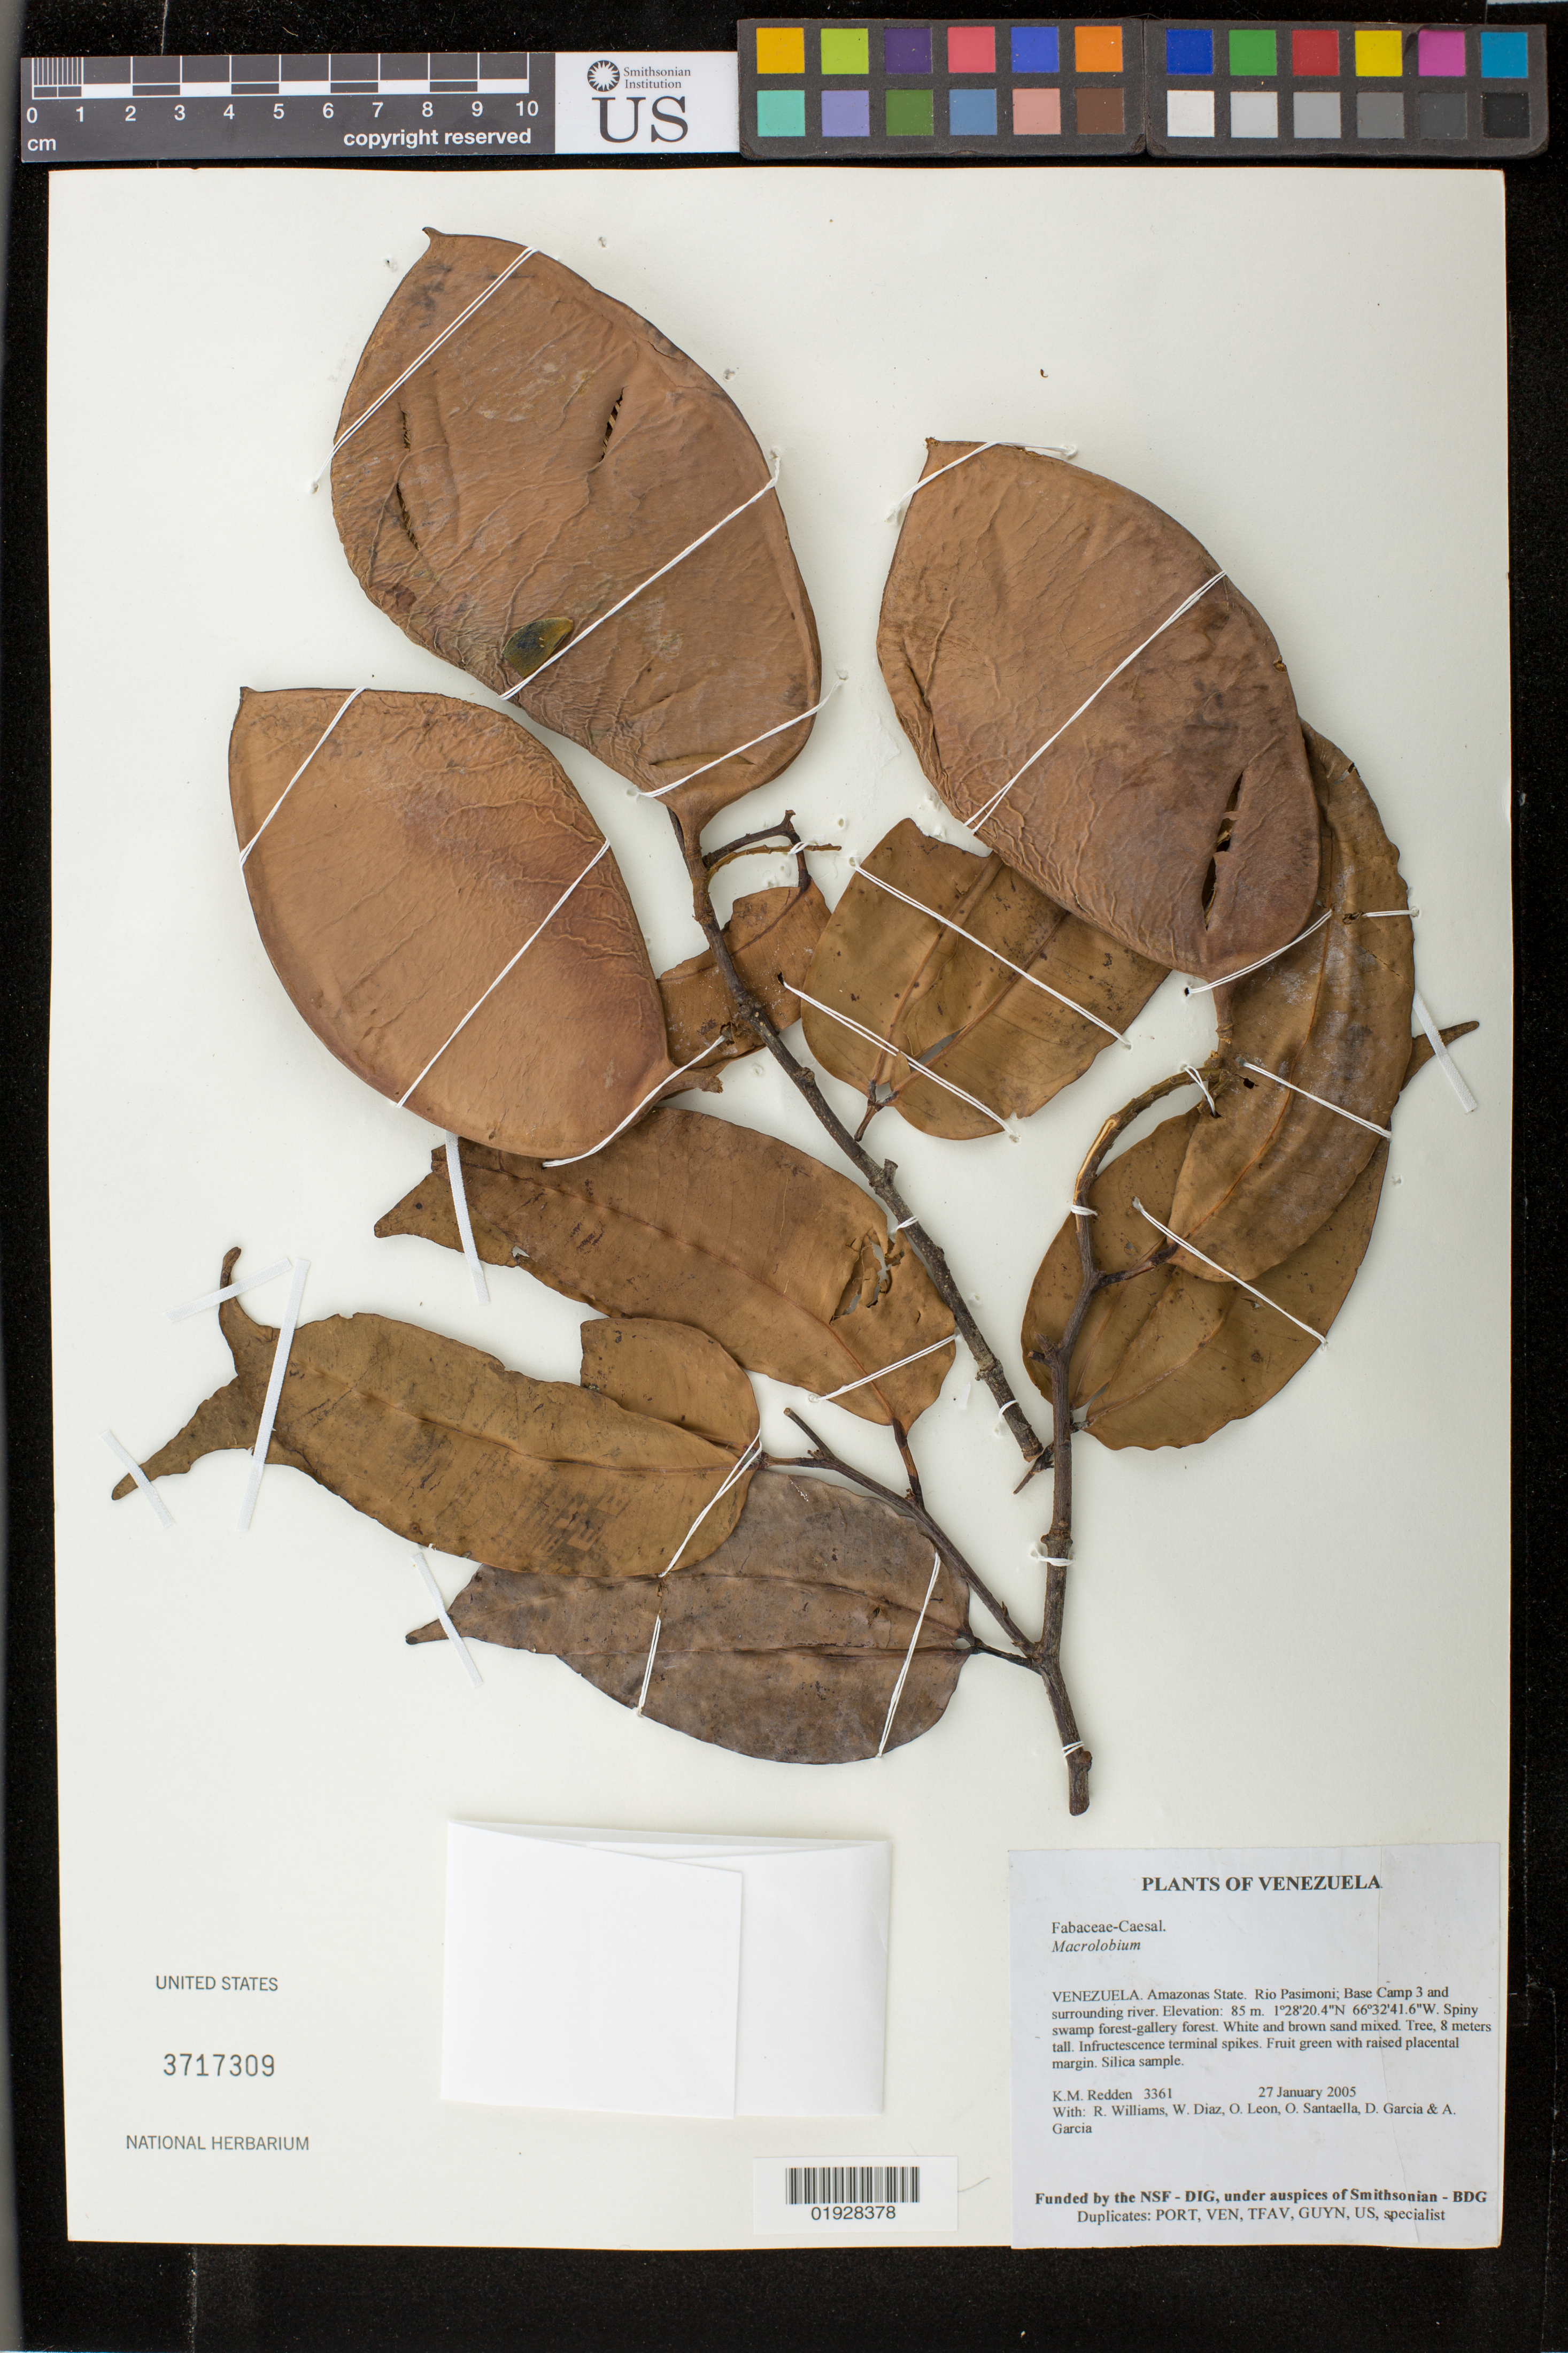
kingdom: Plantae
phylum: Tracheophyta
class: Magnoliopsida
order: Fabales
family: Fabaceae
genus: Macrolobium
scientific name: Macrolobium angustifolium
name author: (Benth.) R.S. Cowan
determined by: Trujillo, A. M.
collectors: K. M. Redden, R. Williams, W. Díaz P., O. León, O. Santaella, D. Garcia & A. Garcia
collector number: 3361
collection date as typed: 27 January 2005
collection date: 2005-01-27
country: Venezuela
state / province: Amazonas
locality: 04 - Rio Pasimoni; Base Camp 3 and surrounding river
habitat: Spiny swamp forest-gallery forest. White and brown sand mixed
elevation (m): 85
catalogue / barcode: US 3717309